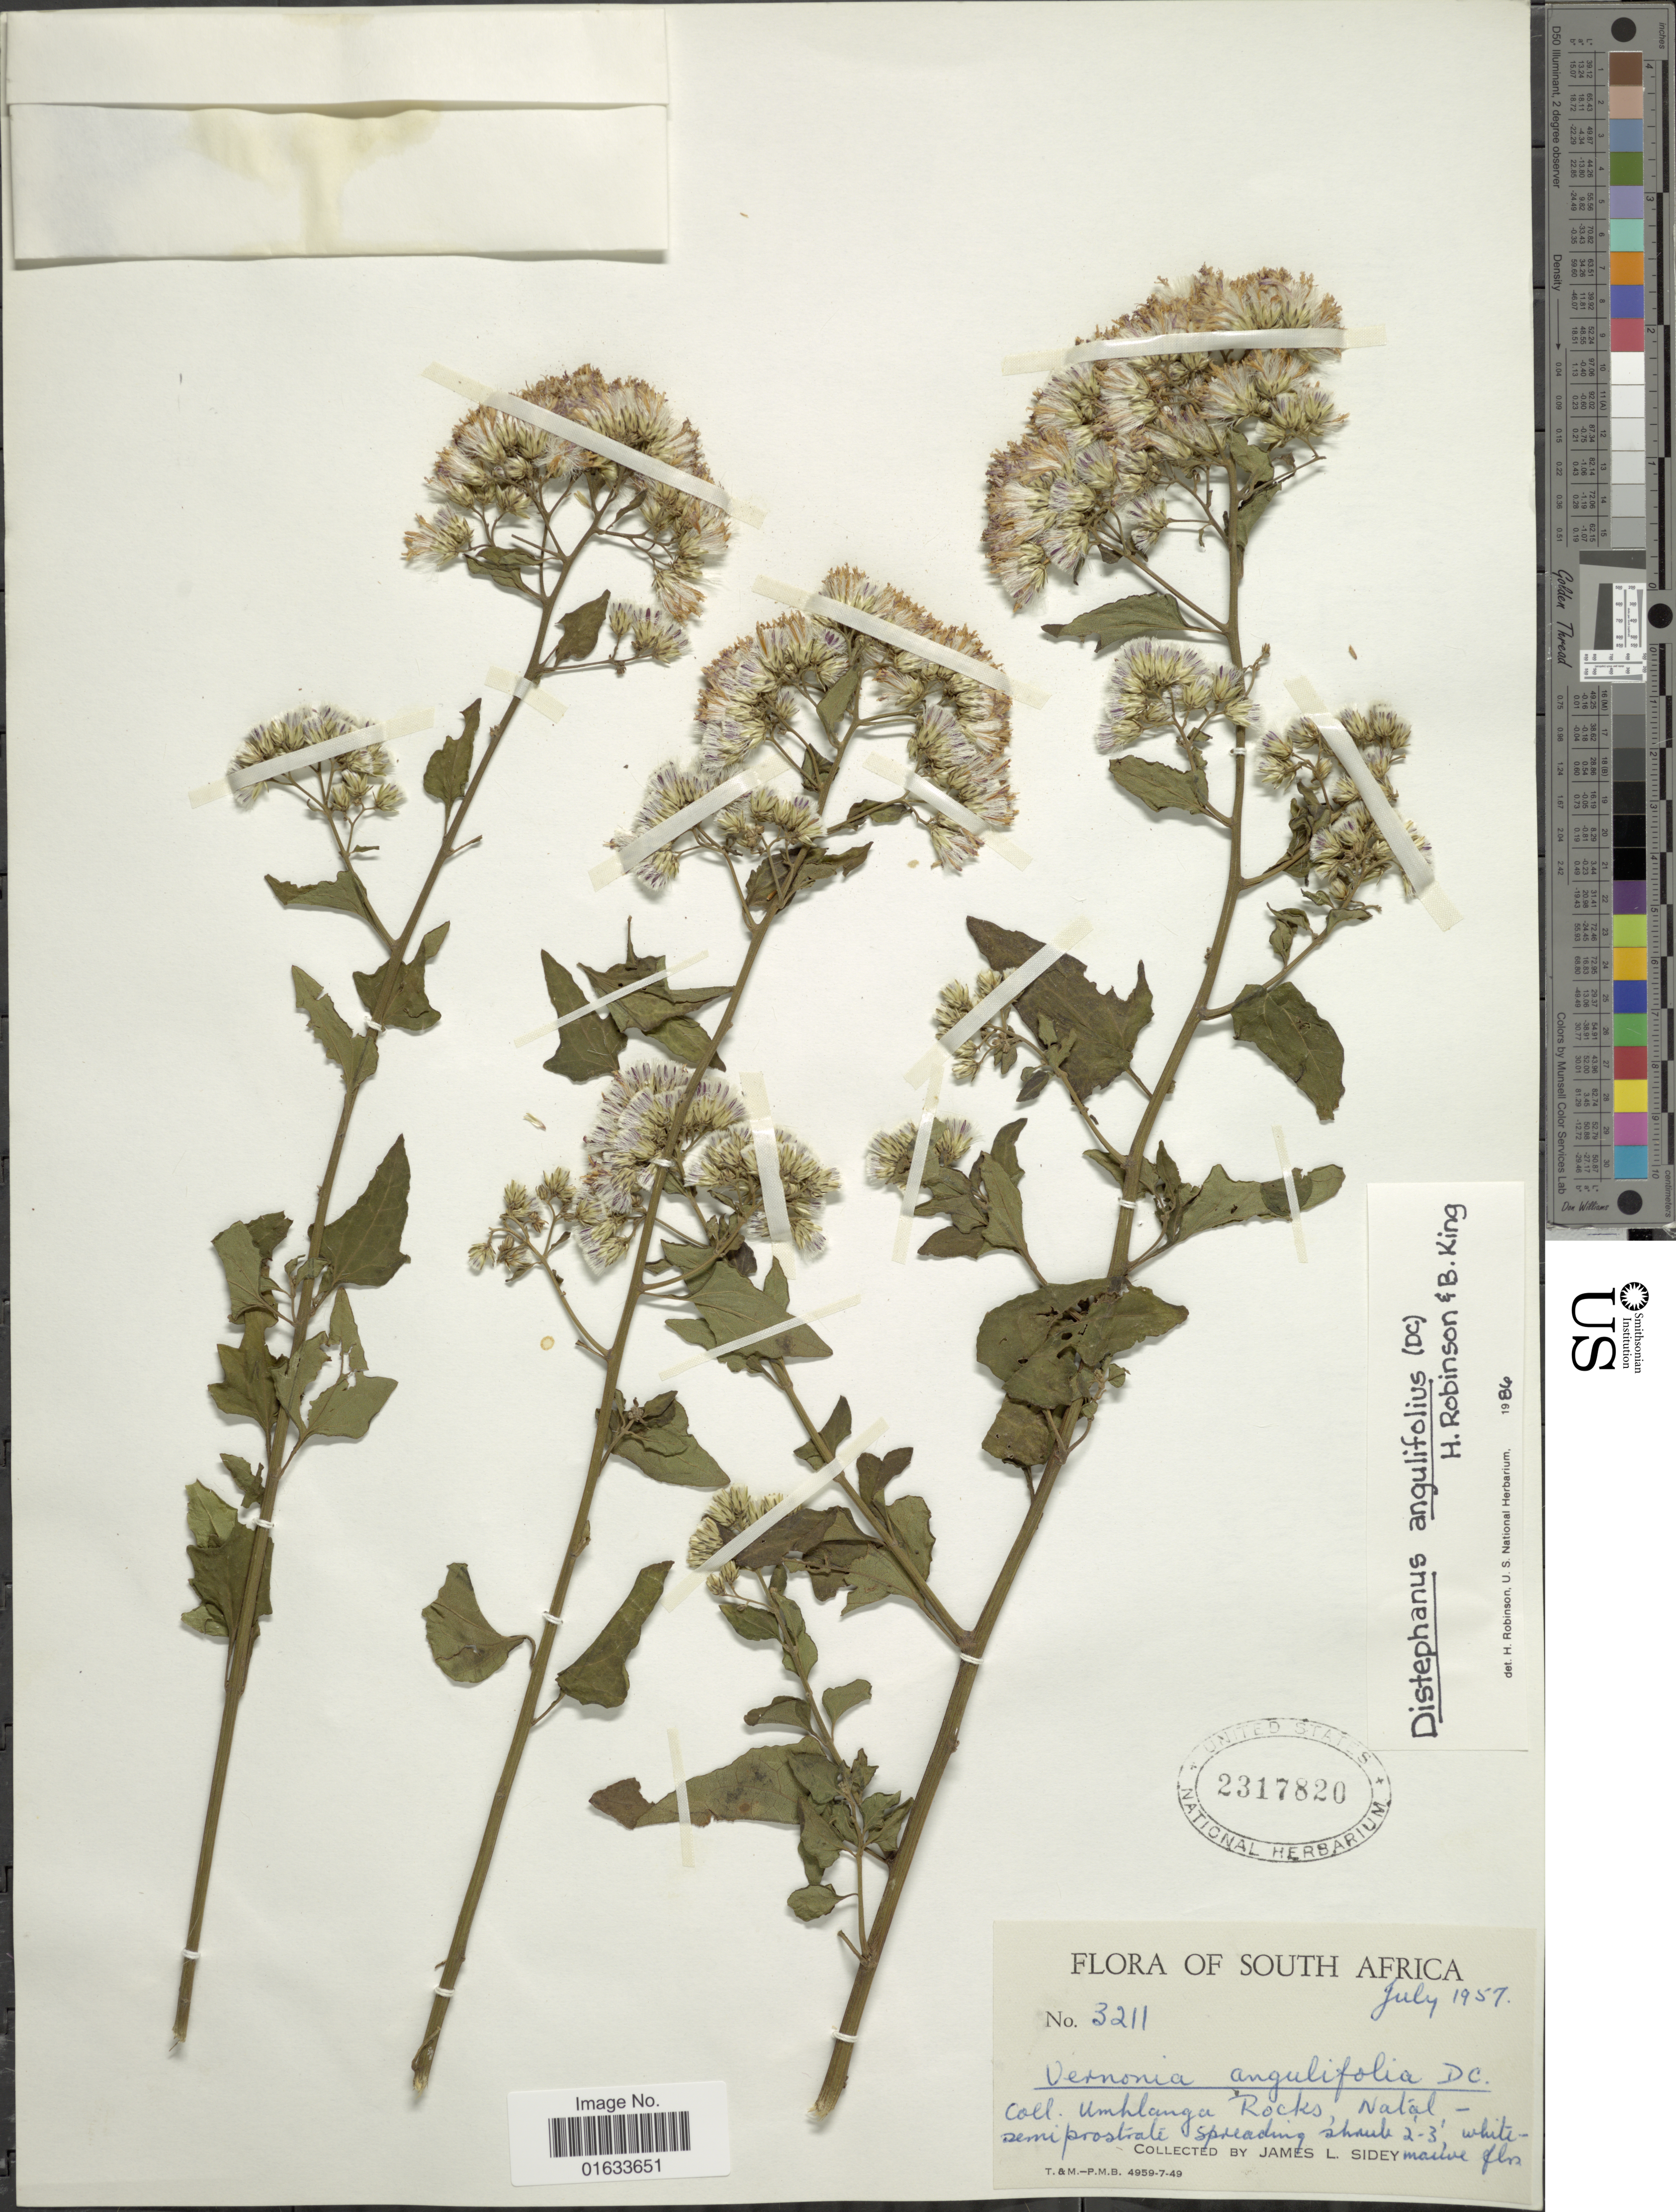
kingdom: Plantae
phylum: Tracheophyta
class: Magnoliopsida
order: Asterales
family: Asteraceae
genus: Distephanus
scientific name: Distephanus angulifolius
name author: (DC.) H. Rob. & B. Kahn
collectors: J. L. Sidey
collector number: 3211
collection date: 1957-07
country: South Africa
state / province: KwaZulu-Natal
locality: Coll. Umhlanga Rocks, Natal.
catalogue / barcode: US 2317820